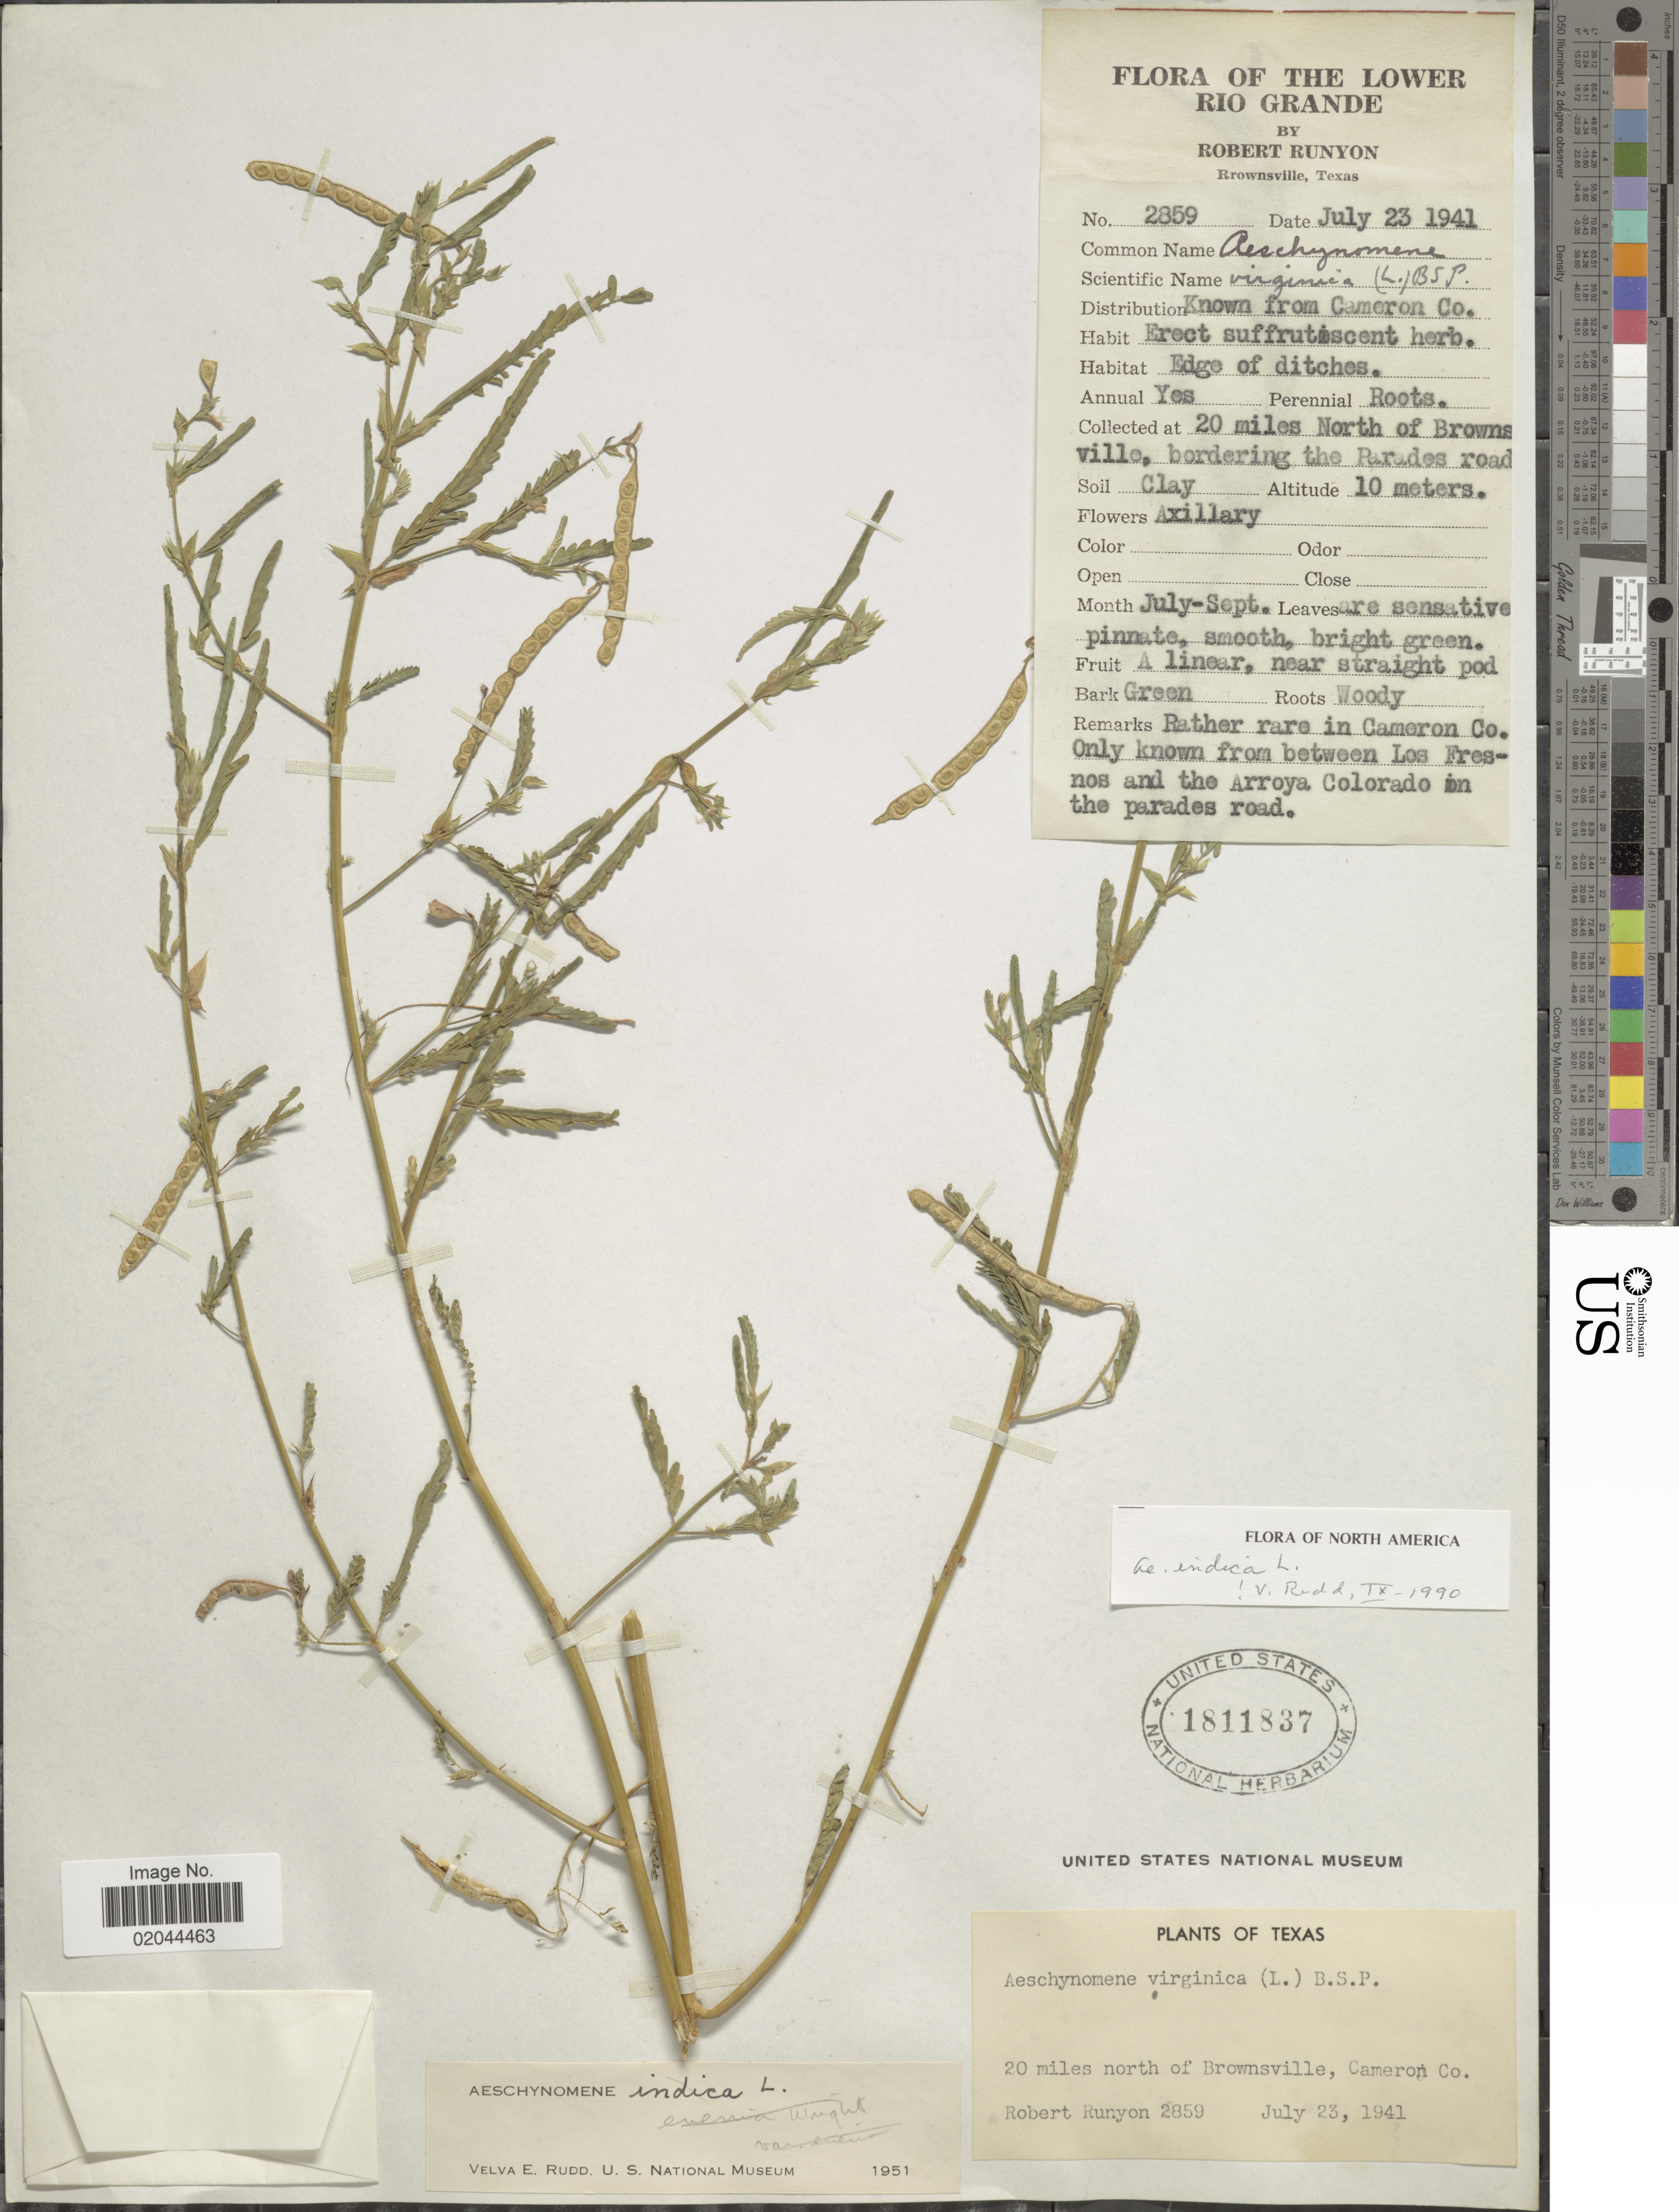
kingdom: Plantae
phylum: Tracheophyta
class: Magnoliopsida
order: Fabales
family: Fabaceae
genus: Aeschynomene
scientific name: Aeschynomene indica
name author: L.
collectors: R. Runyon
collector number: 2859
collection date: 1941-07-23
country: United States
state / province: Texas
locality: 20 miles north of Brownsville, Cameron Co., 20 miles North of Browns ville, bordering the Parades Road, between Los Fresnos and the Arroya Colorado in the parades road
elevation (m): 10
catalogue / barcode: US 1811837